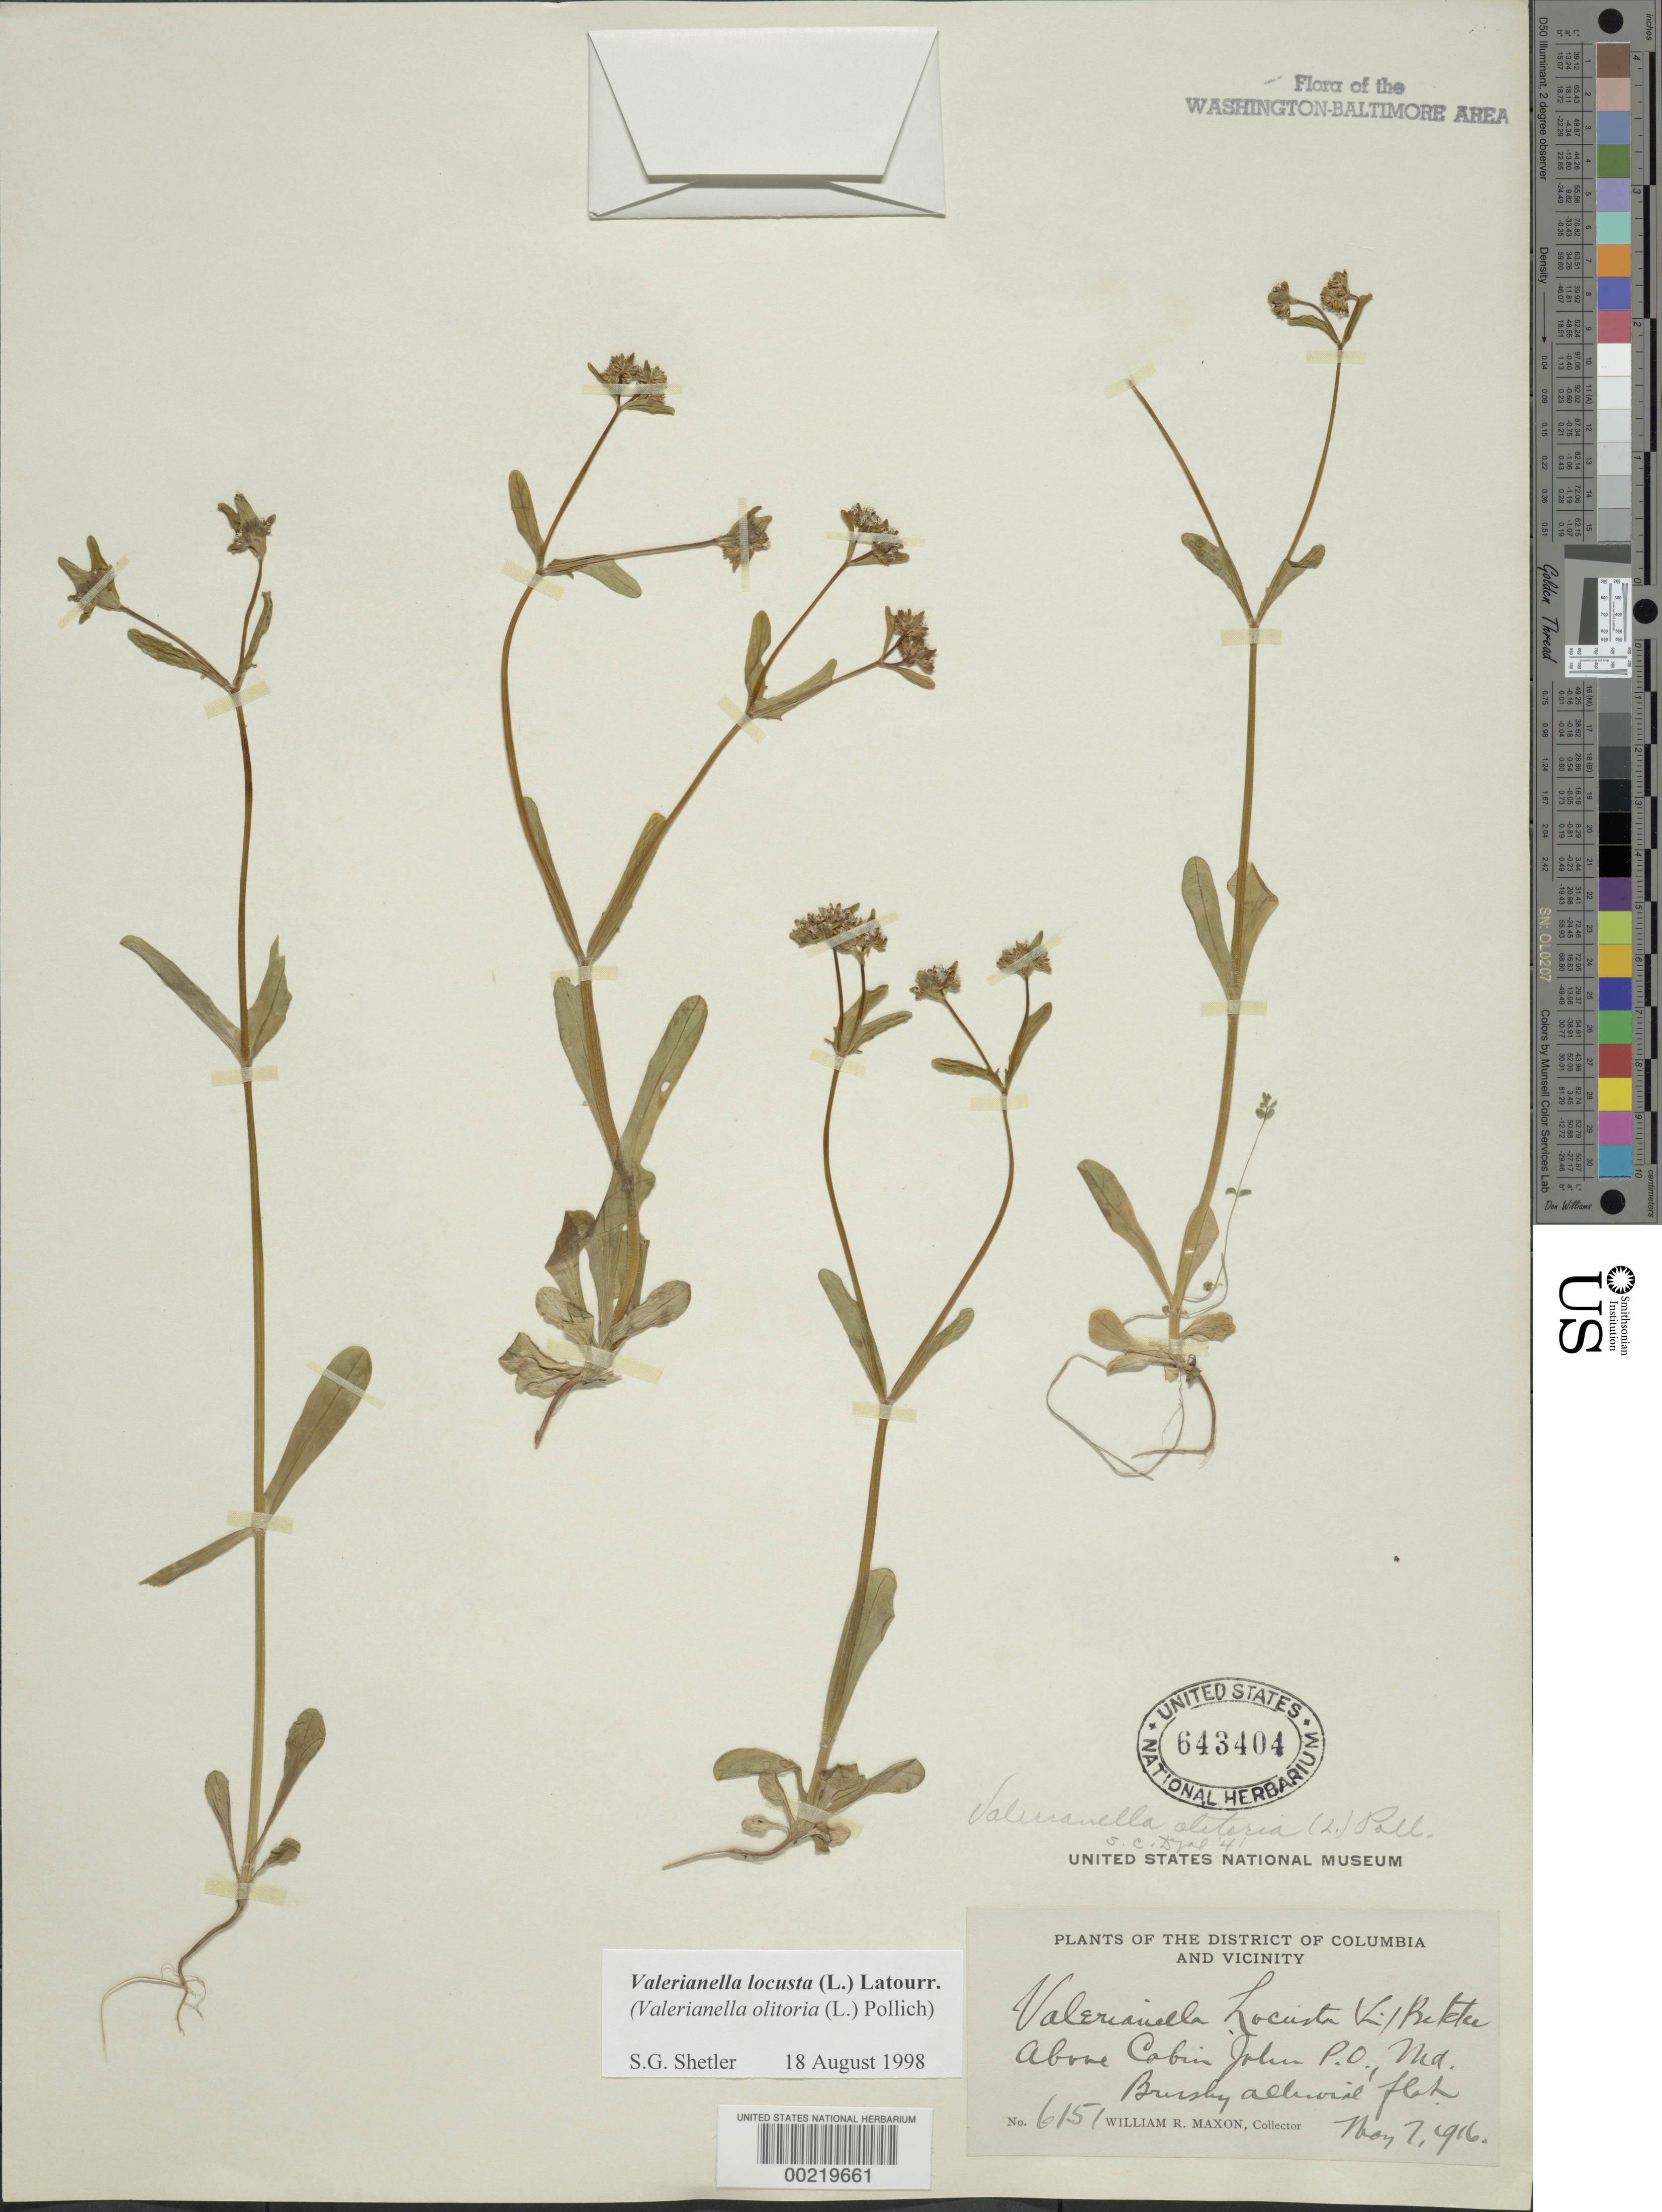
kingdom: Plantae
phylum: Tracheophyta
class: Magnoliopsida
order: Dipsacales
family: Caprifoliaceae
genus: Valerianella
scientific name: Valerianella locusta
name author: (L.) Latourr.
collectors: W. R. Maxon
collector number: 6151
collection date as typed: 07 May 1916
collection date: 1916-05-07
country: United States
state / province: Maryland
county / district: Montgomery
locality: Above Cabin John P.O.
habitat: Brushy alluvial flat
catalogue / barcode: US 643404